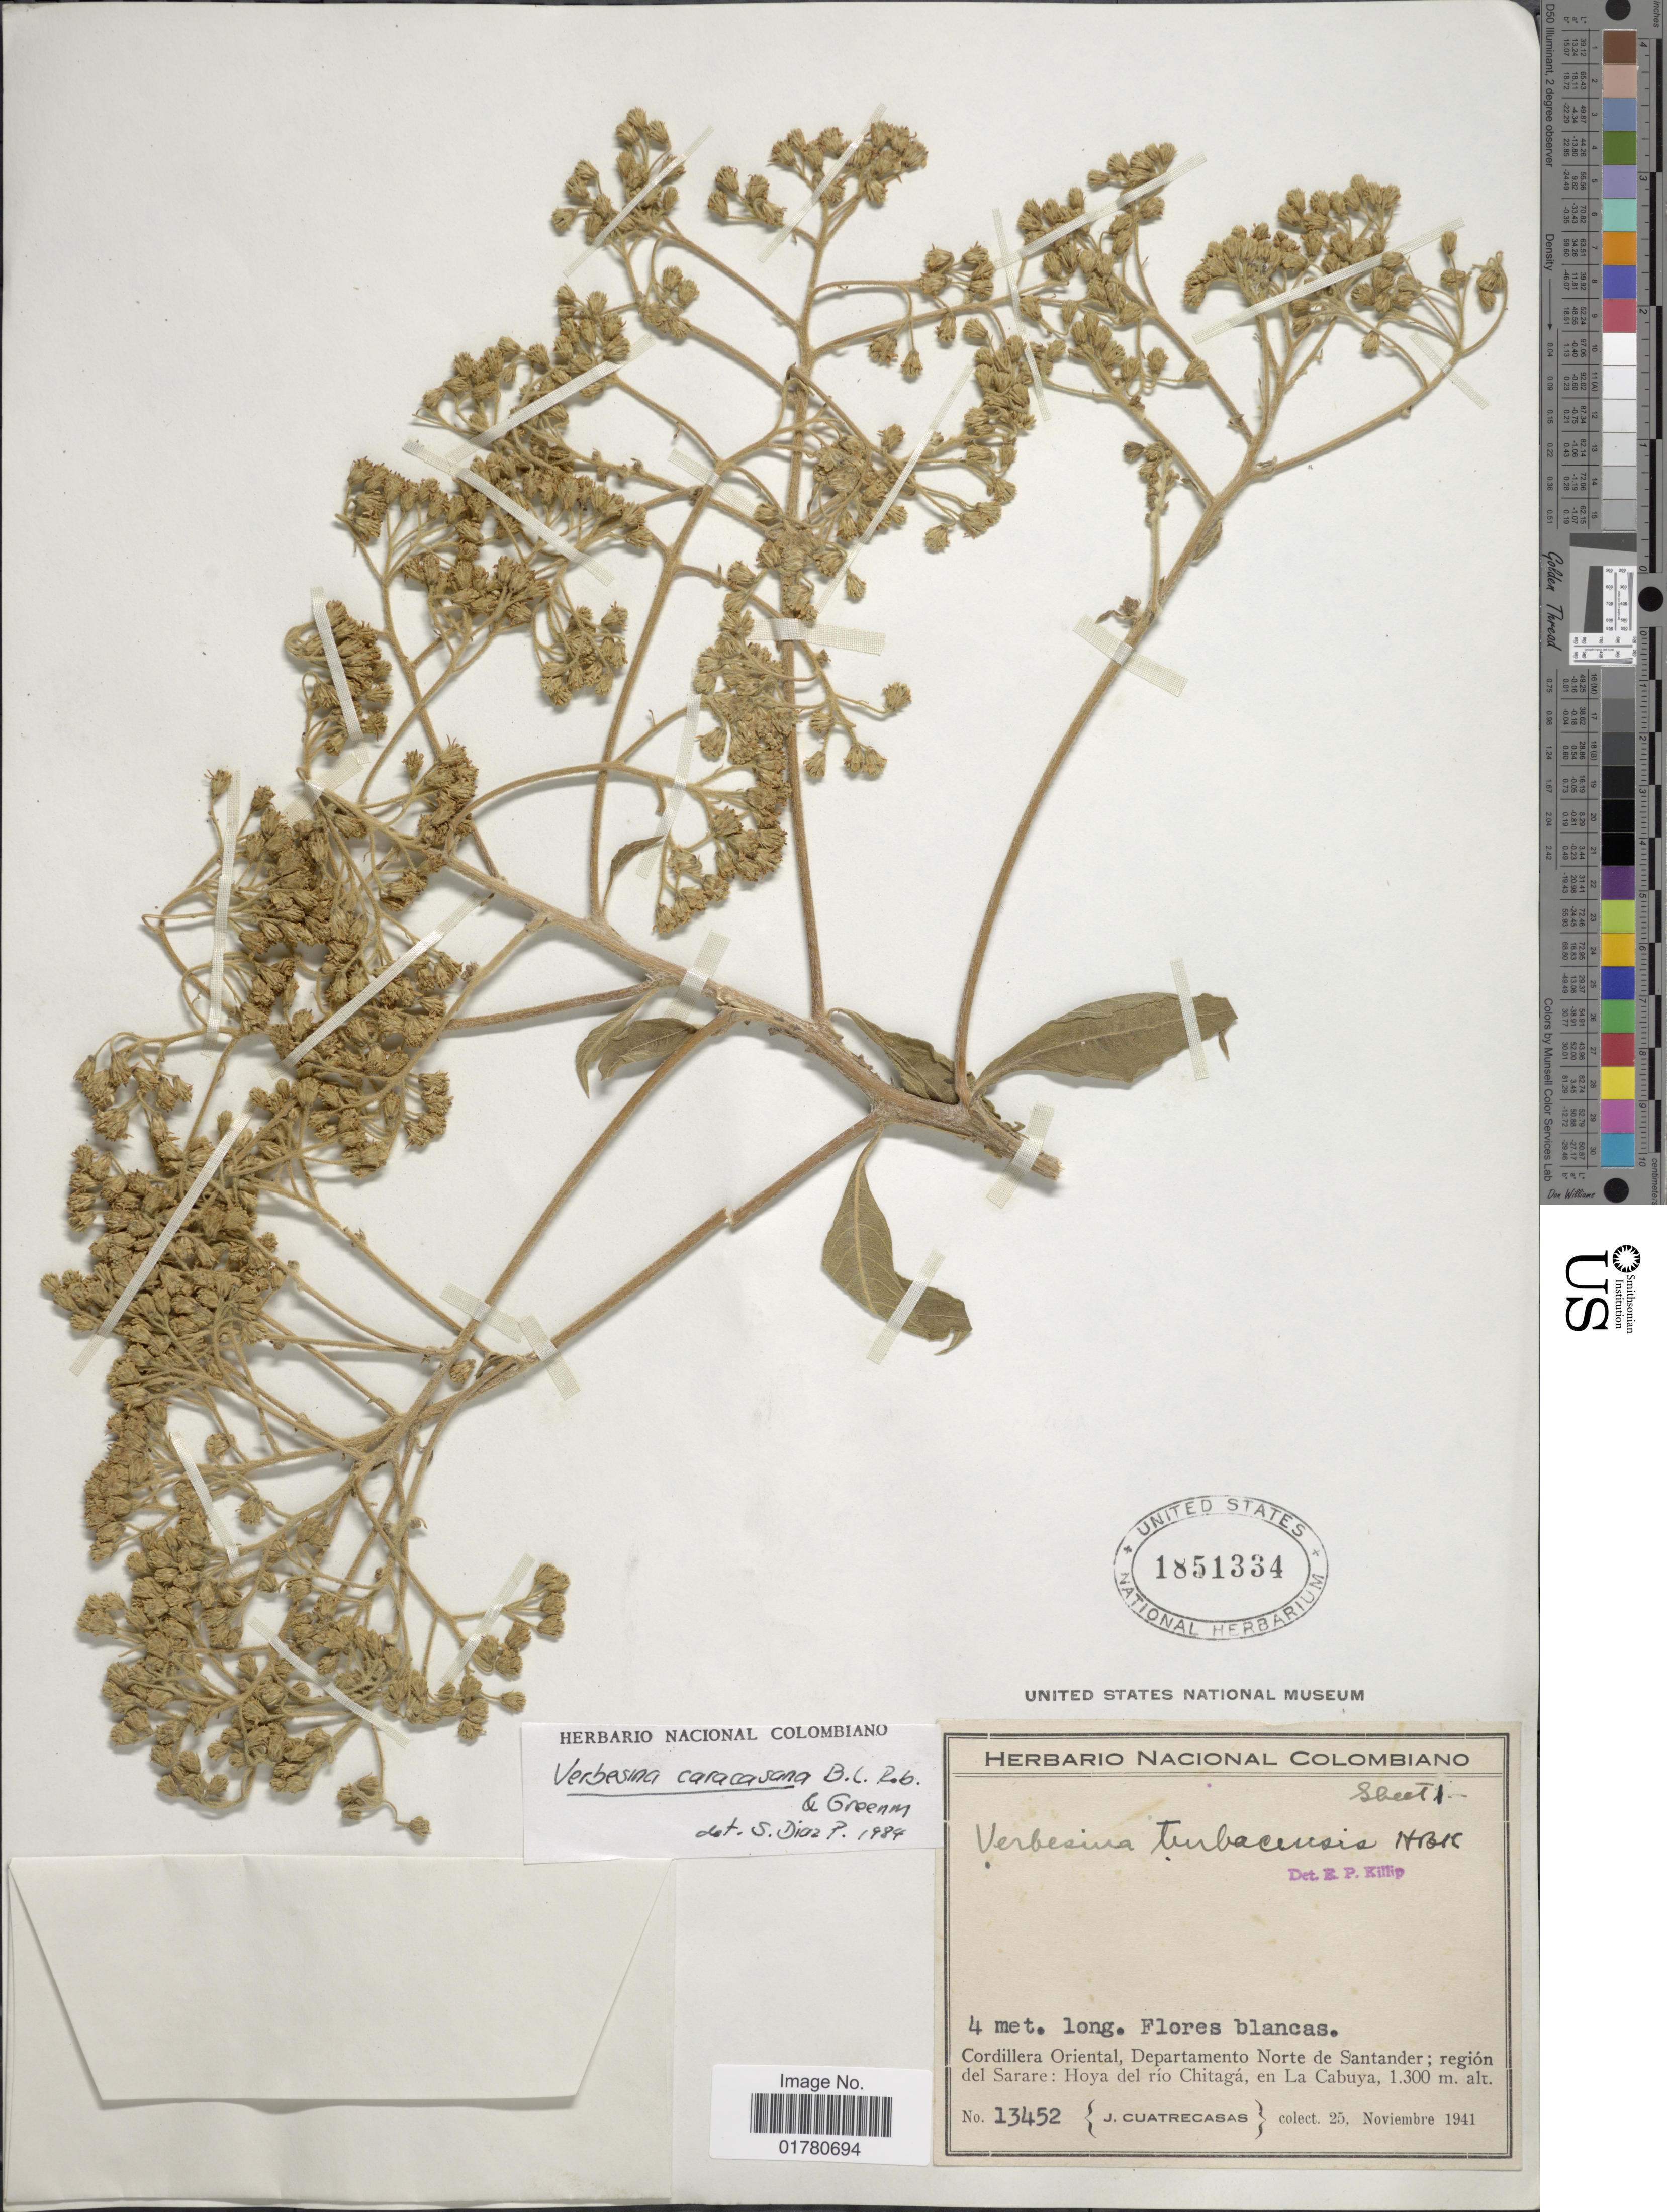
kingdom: Plantae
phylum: Tracheophyta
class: Magnoliopsida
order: Asterales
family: Asteraceae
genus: Verbesina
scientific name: Verbesina caracasana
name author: B.L. Rob. & Greenm.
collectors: J. Cuatrecasas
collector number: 13452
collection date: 1941-11-25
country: Colombia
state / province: Norte de Santander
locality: Cordillera Oriental, Departamento Norte de Santander; región del Sarare: Hoya del río Chitagá, en La Cabuya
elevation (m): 1300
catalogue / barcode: US 1851334